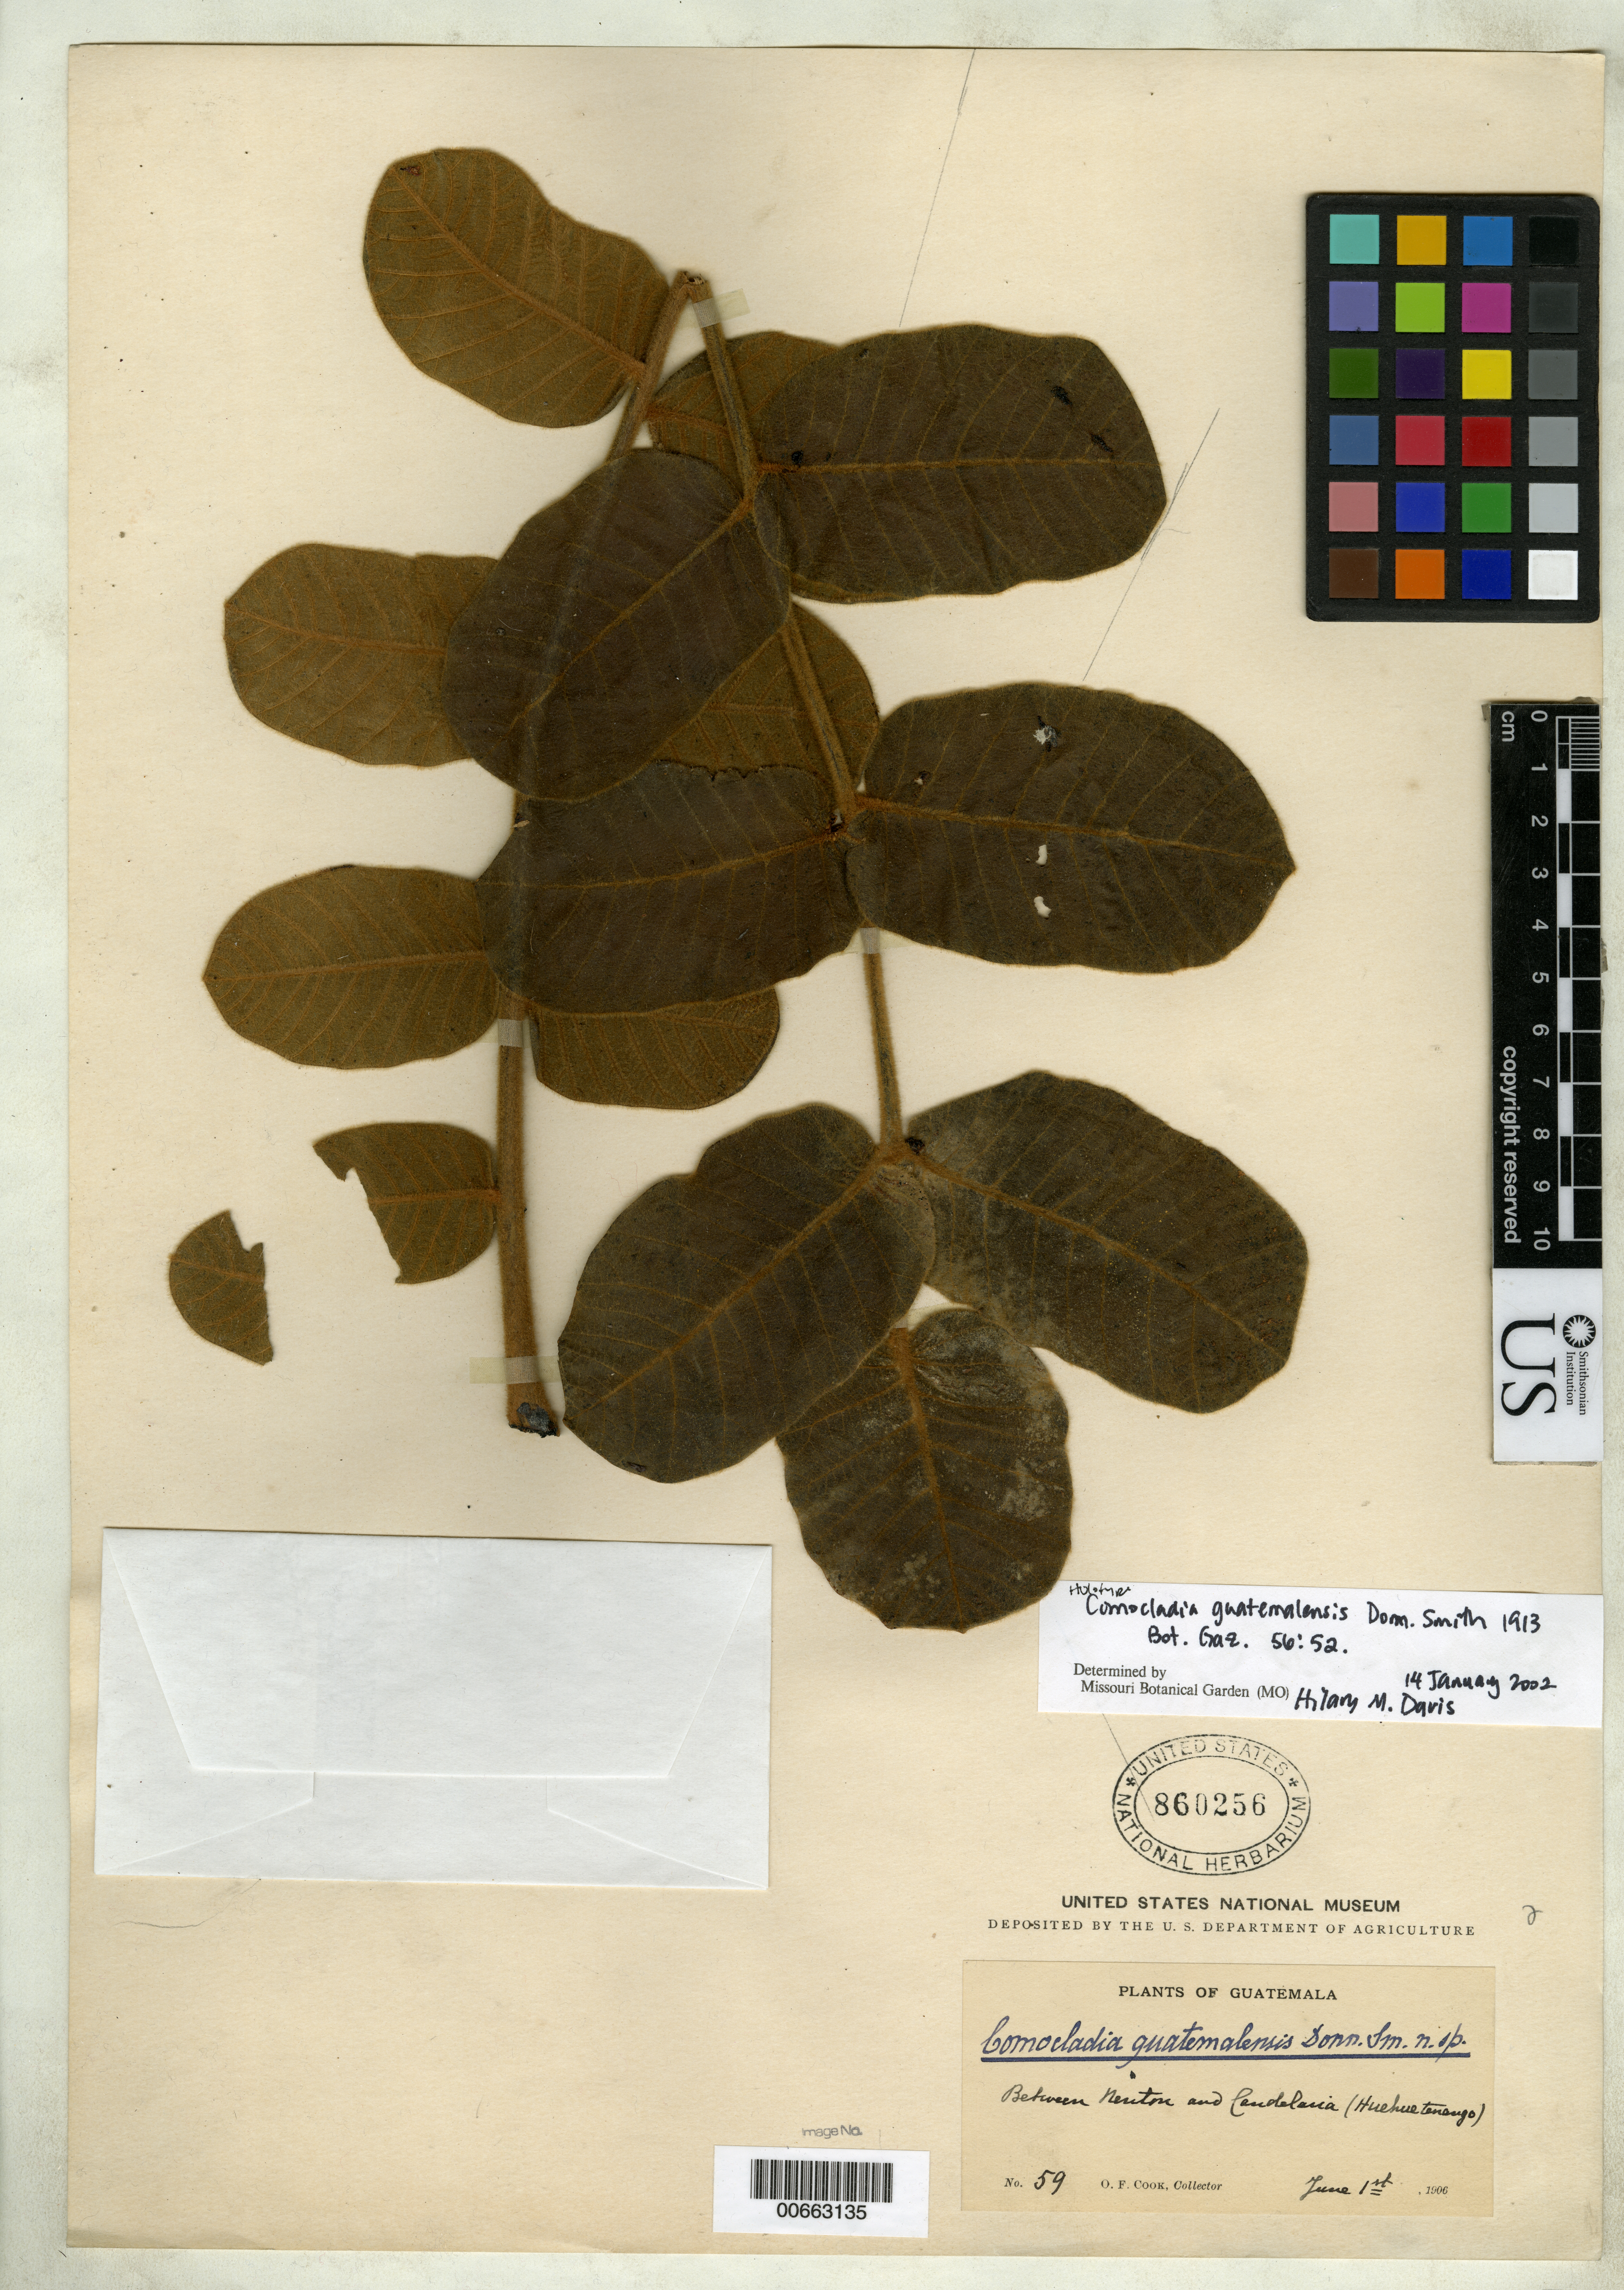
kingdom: Plantae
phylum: Tracheophyta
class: Magnoliopsida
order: Sapindales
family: Anacardiaceae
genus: Comocladia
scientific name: Comocladia guatemalensis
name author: Donn. Sm.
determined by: Davis, H. M.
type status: Holotype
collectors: O. F. Cook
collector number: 59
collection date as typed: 01 Jun 1906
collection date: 1906-06-01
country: Guatemala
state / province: Huehuetenango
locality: Between Nenton and Candelaria.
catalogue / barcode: US 860256